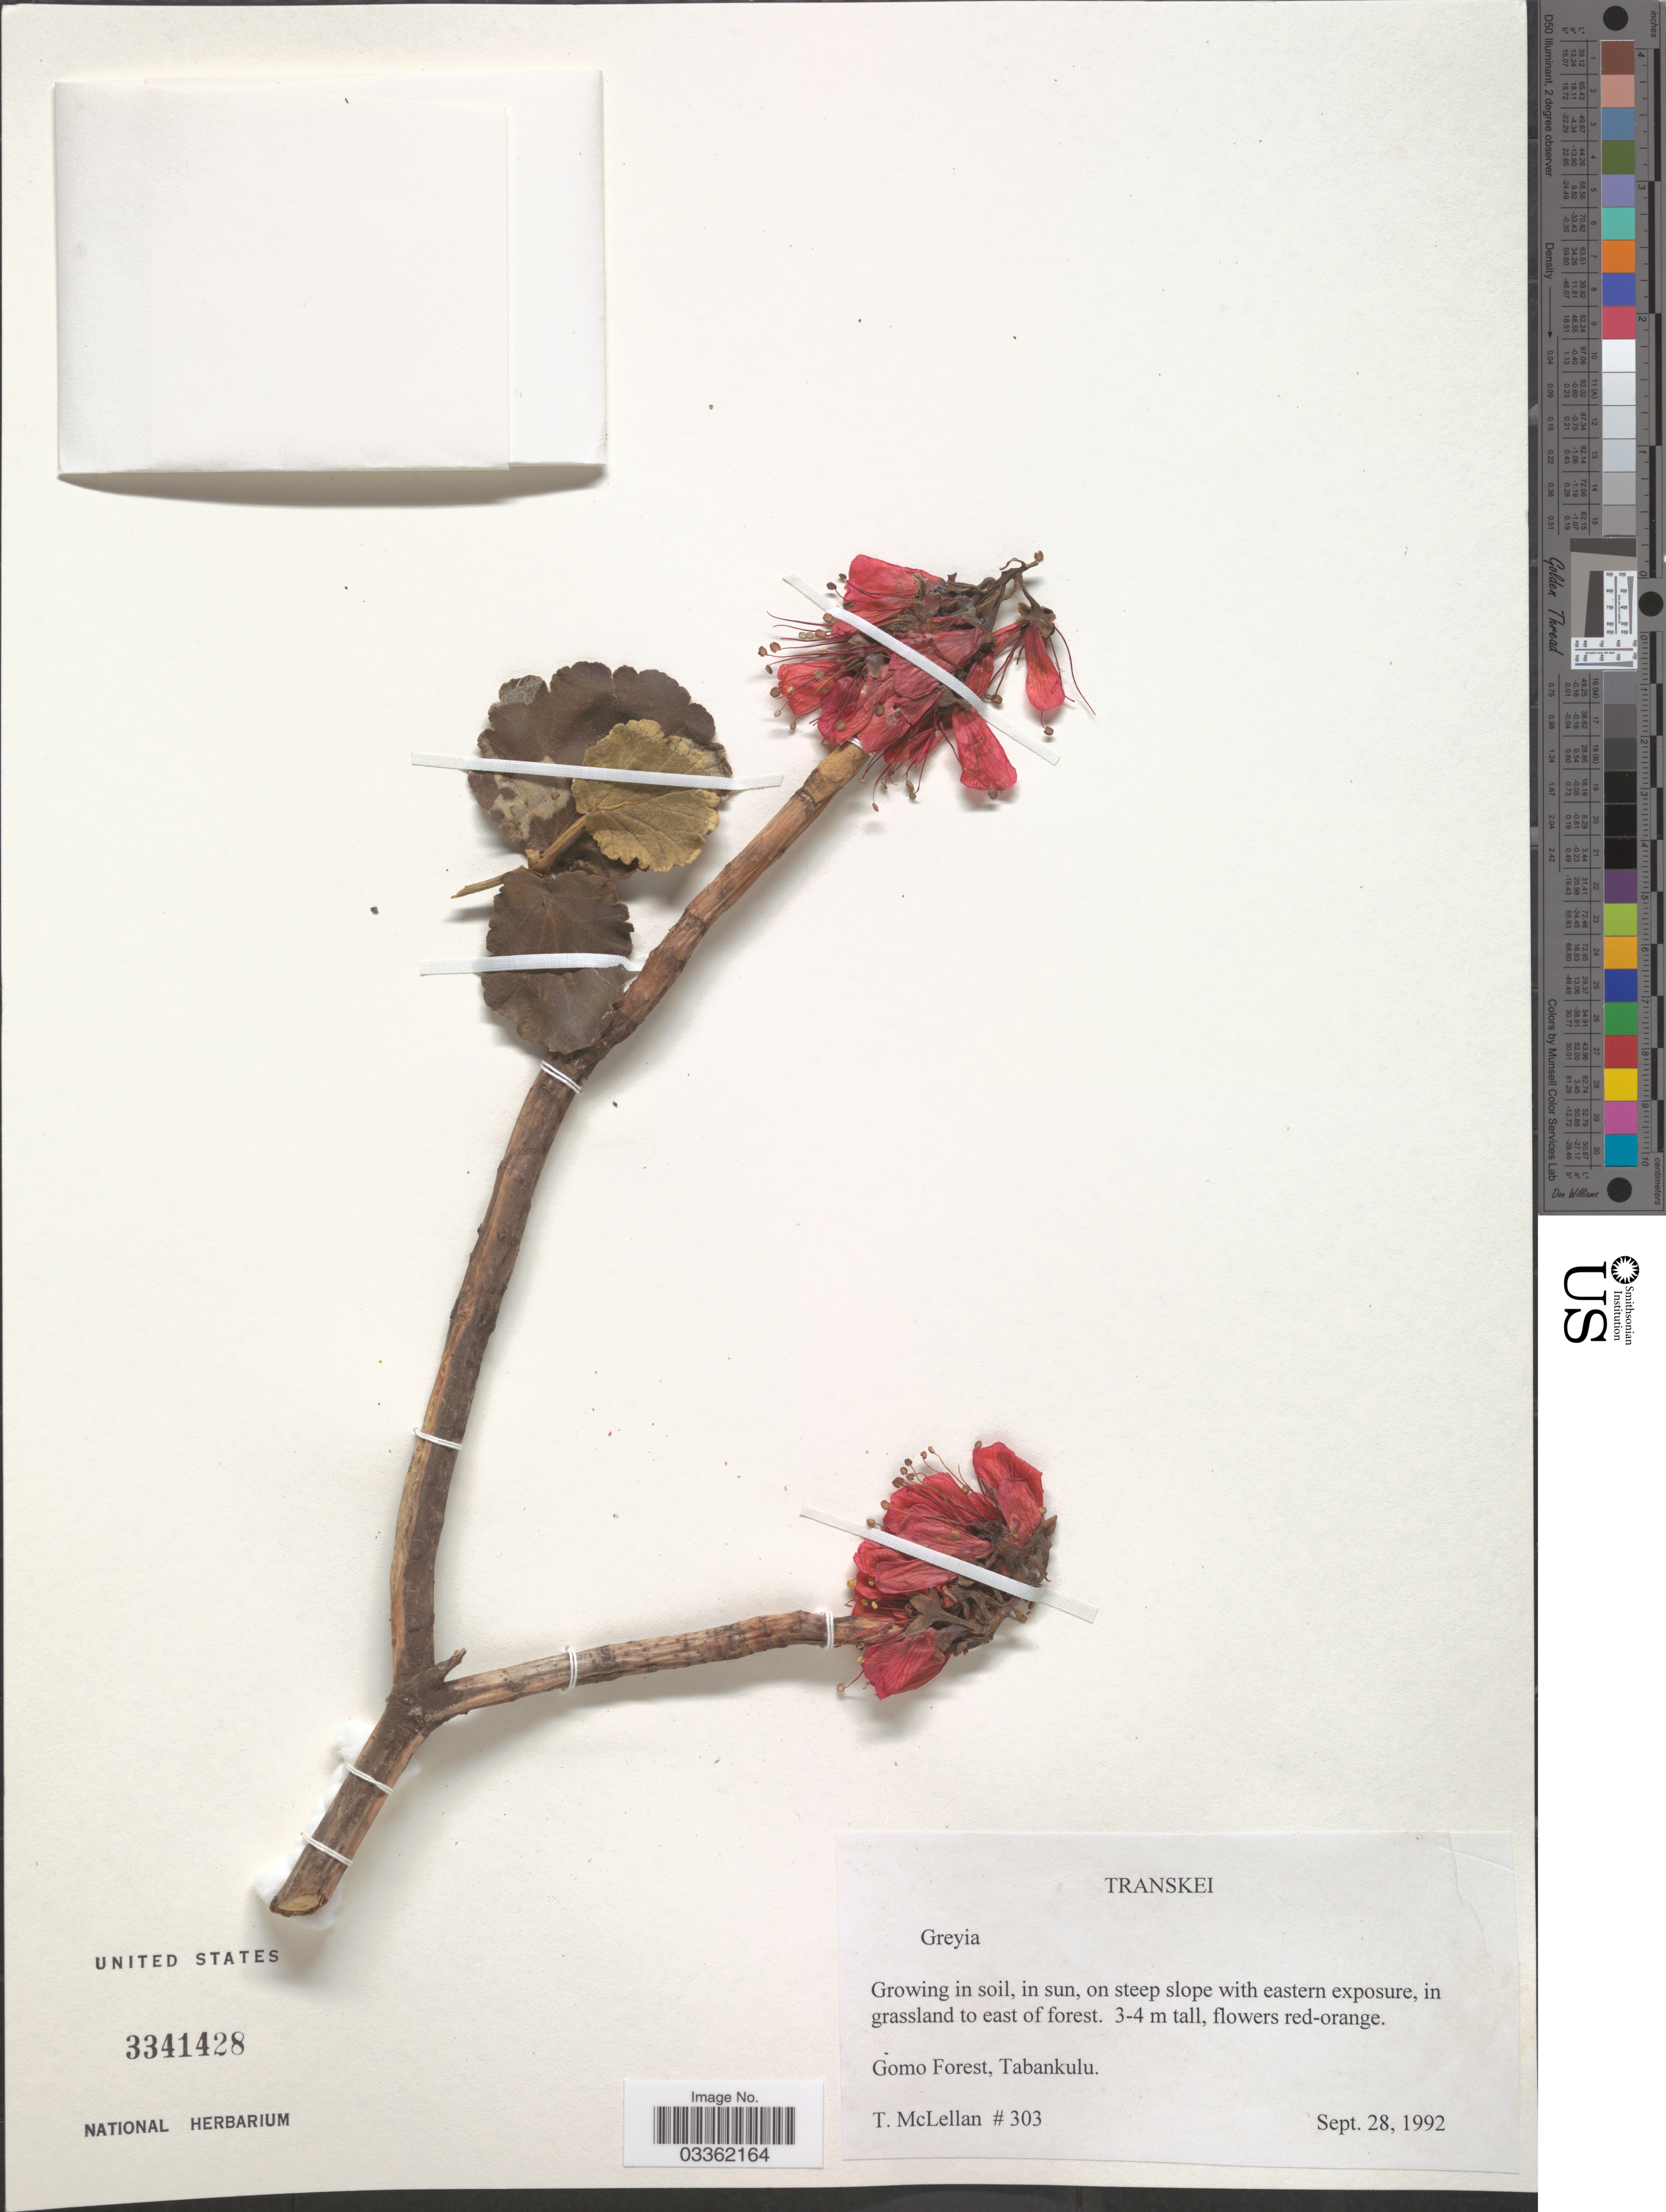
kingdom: Plantae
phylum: Tracheophyta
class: Magnoliopsida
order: Geraniales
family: Francoaceae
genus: Greyia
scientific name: Greyia sp.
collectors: T. McLellan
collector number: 303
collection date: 1992-09-28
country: South Africa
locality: Transkei. On steep slope with eastern exposure, in grassland to east of forest. Gomo Forest, Tabankulu.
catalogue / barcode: US 3341428